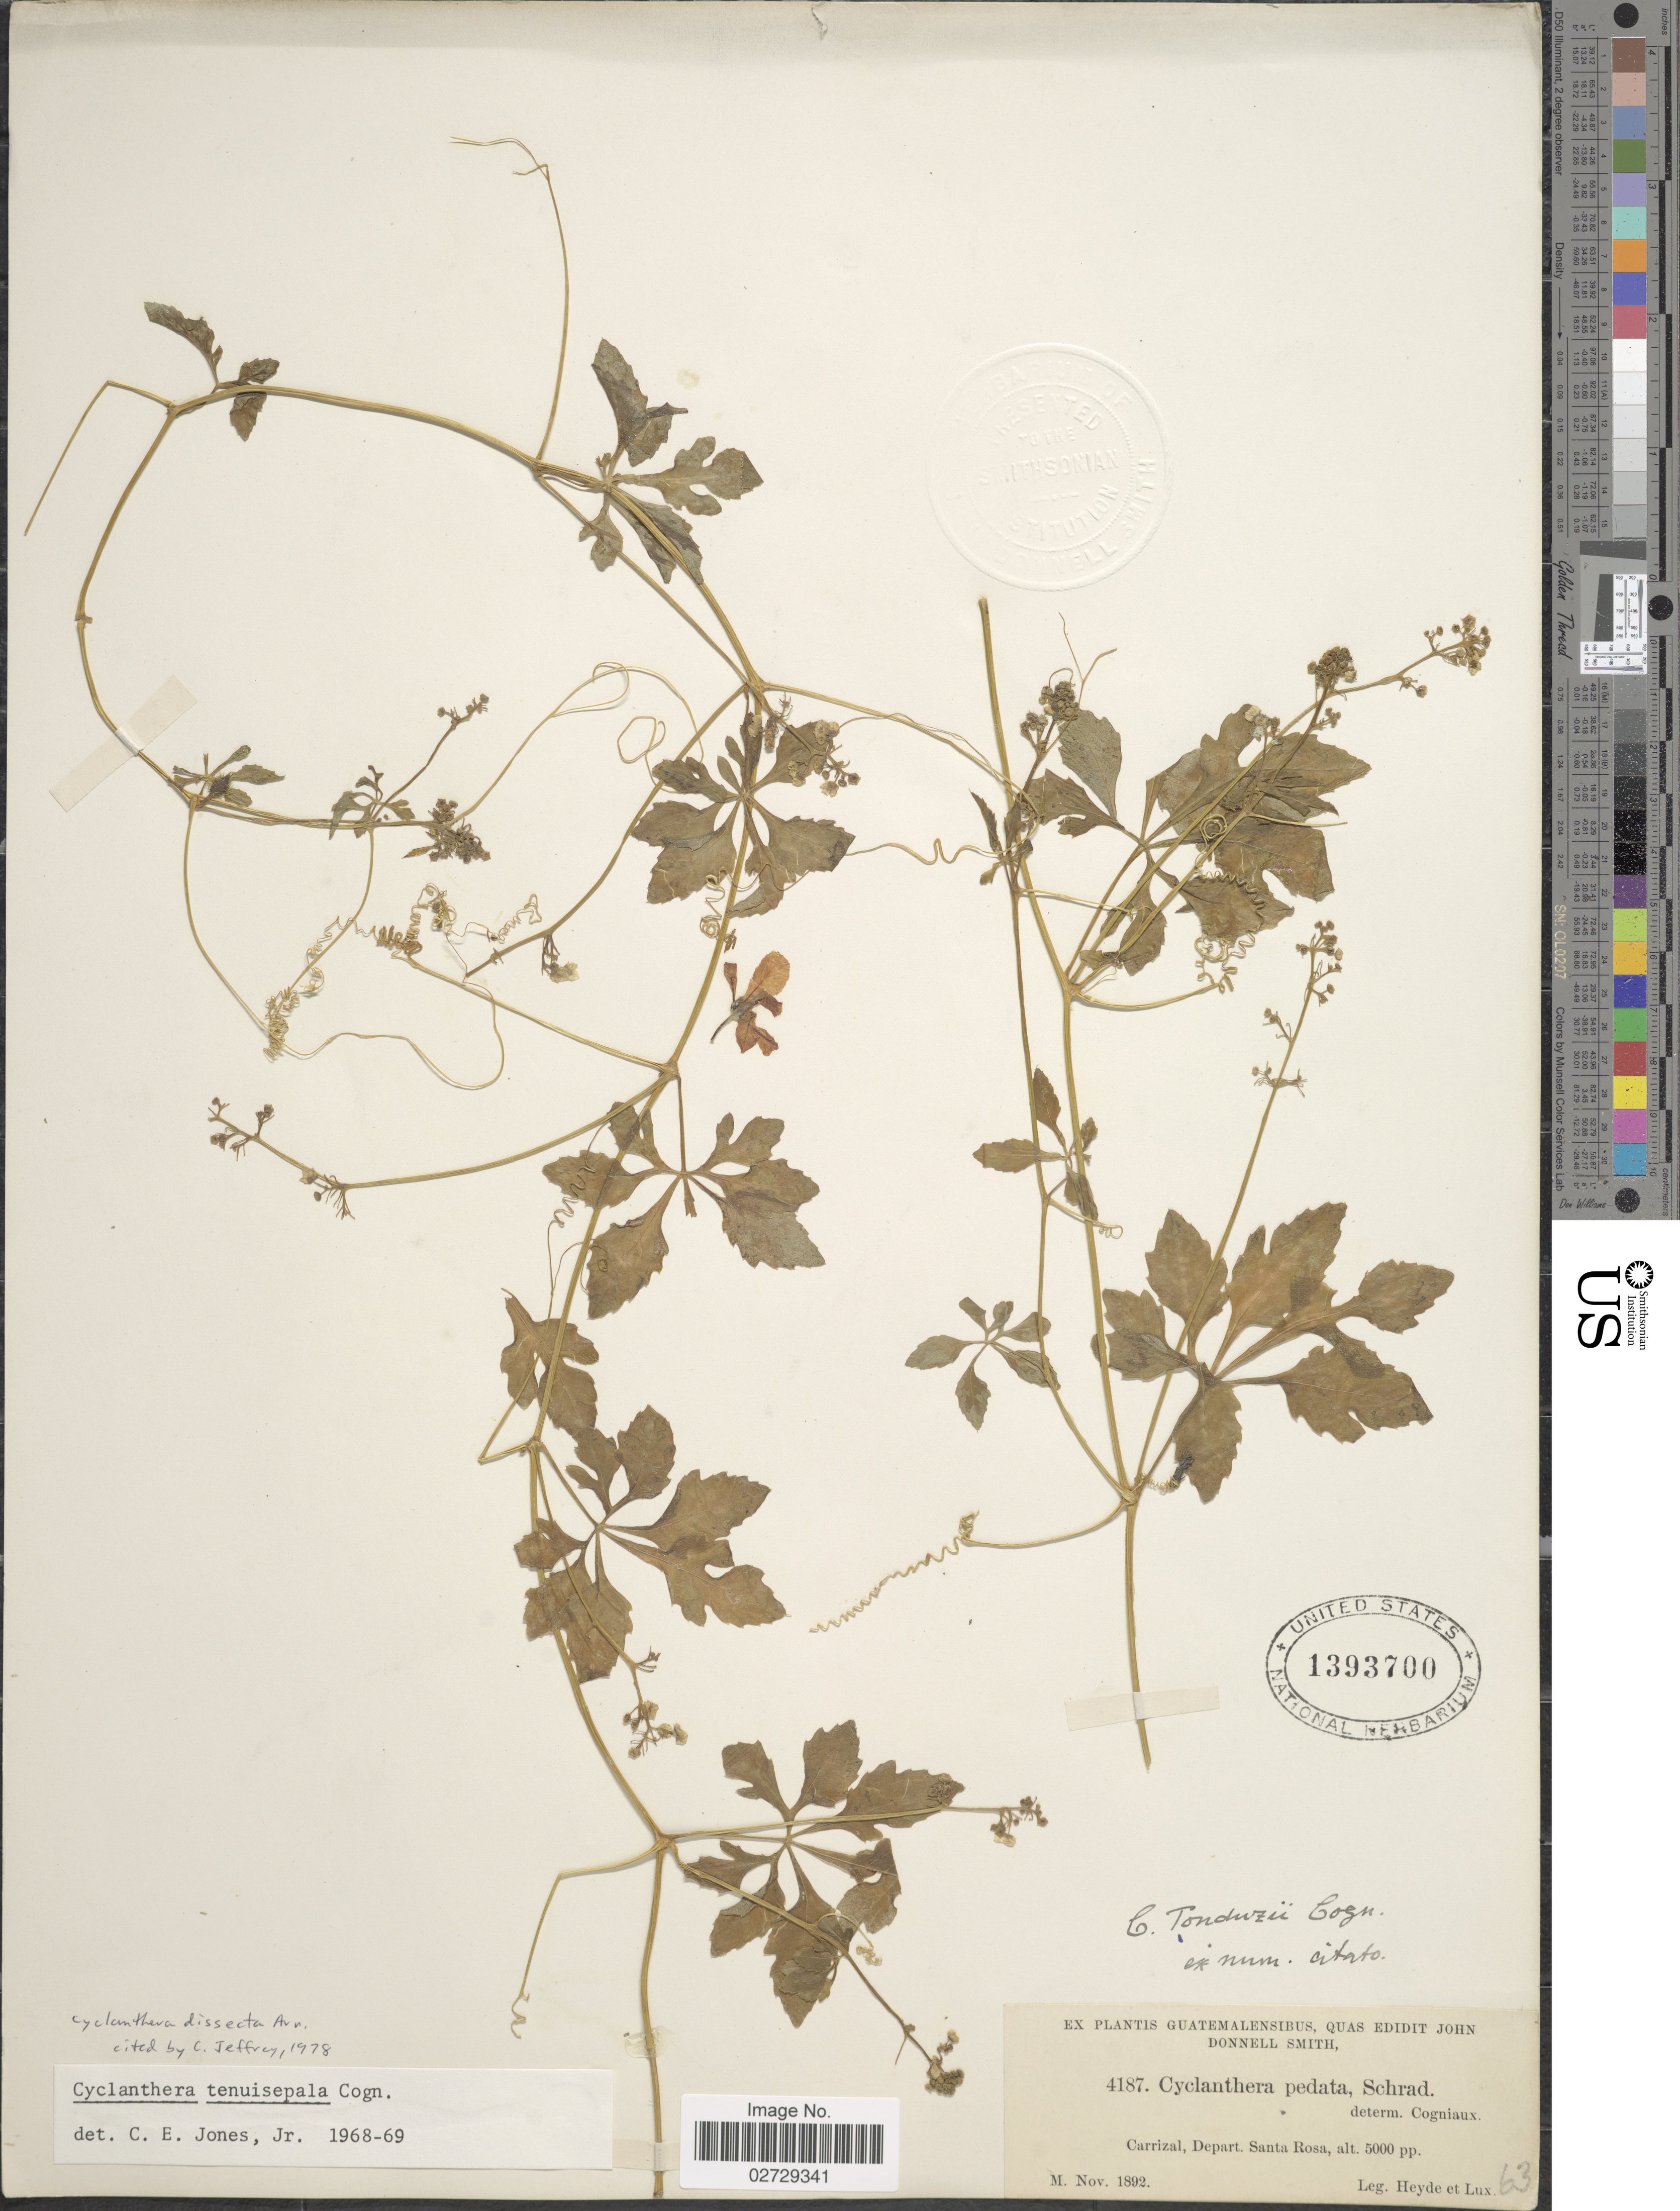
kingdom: Plantae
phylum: Tracheophyta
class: Magnoliopsida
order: Cucurbitales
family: Cucurbitaceae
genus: Cyclanthera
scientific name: Cyclanthera dissecta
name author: (Torr. & A. Gray) Arn.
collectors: Heyde & Lux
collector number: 4187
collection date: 1892-11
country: Guatemala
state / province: Santa Rosa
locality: Carrizal, Depart. Santa Rosa.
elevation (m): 1524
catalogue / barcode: US 1393700